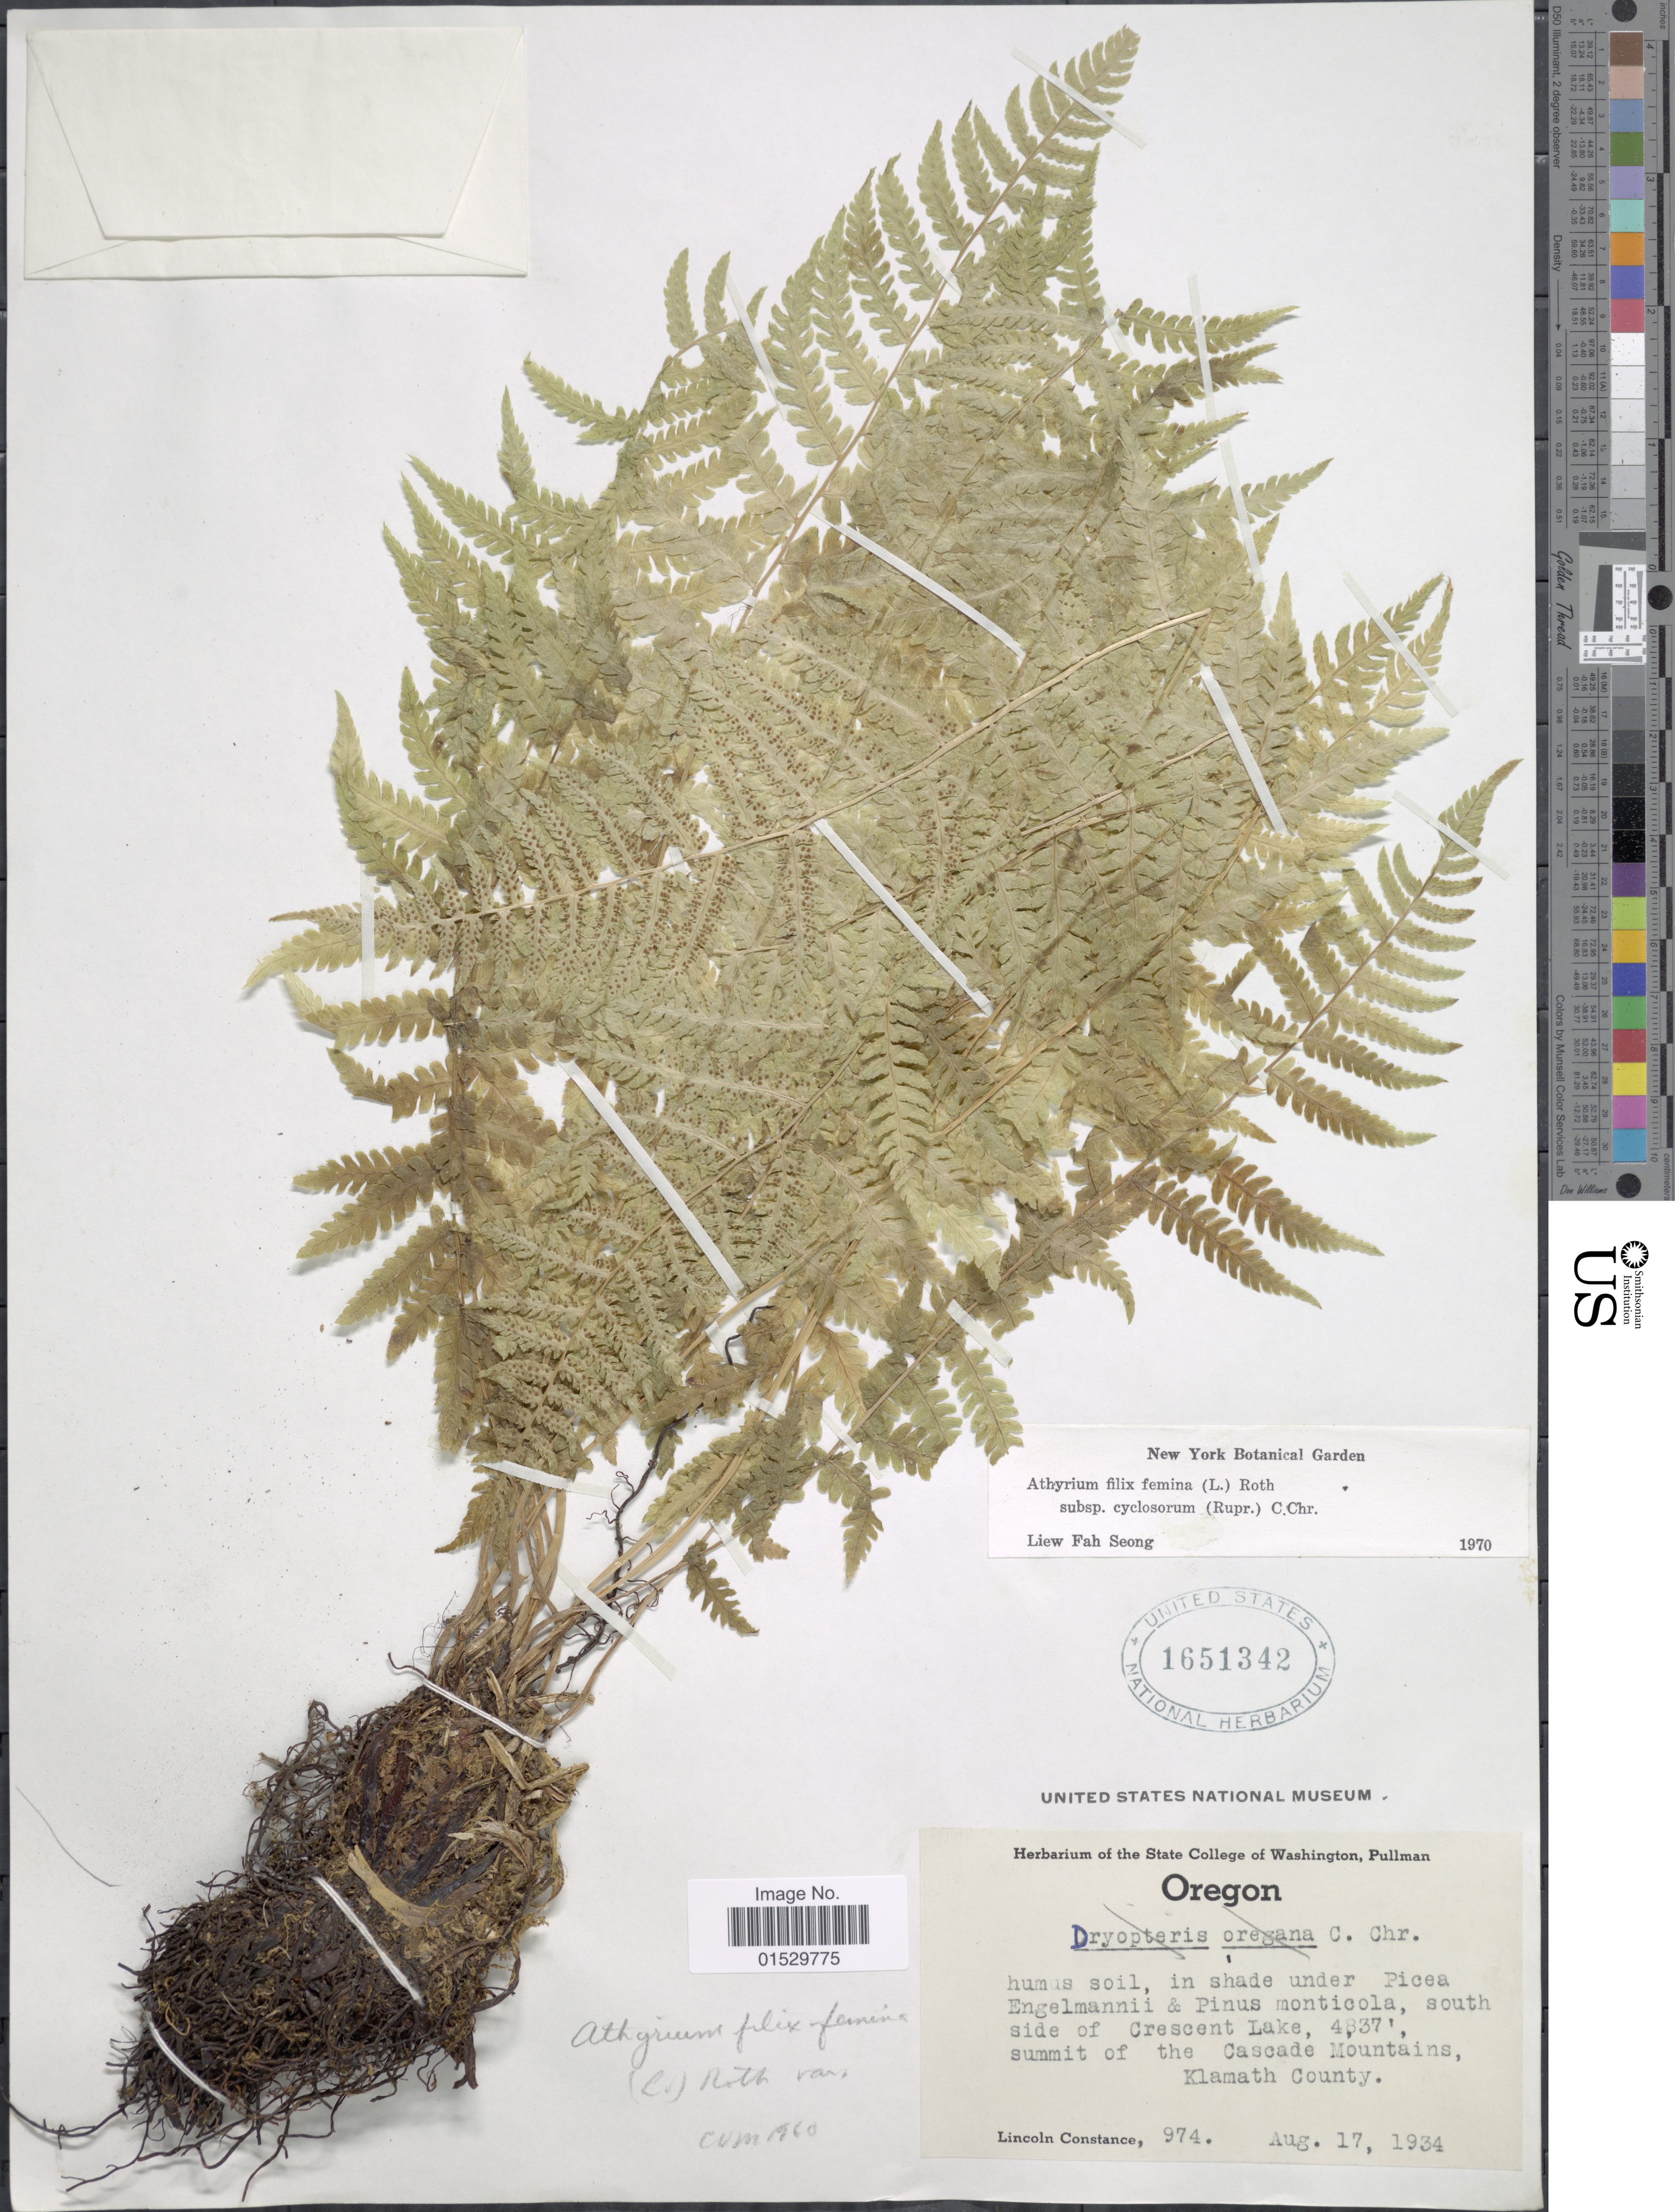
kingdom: Plantae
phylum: Tracheophyta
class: Polypodiopsida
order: Polypodiales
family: Athyriaceae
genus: Athyrium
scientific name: Athyrium filix-femina subsp. cyclosorum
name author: (Rupr.) C. Chr.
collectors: L. Constance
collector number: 974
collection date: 1934-08-17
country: United States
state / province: Oregon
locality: In shade under Picea Engelmannii & Pinus monticola, south side of Crescent Lake, summit of the Cascade Mountains, Klamath County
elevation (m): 1474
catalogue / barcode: US 1651342